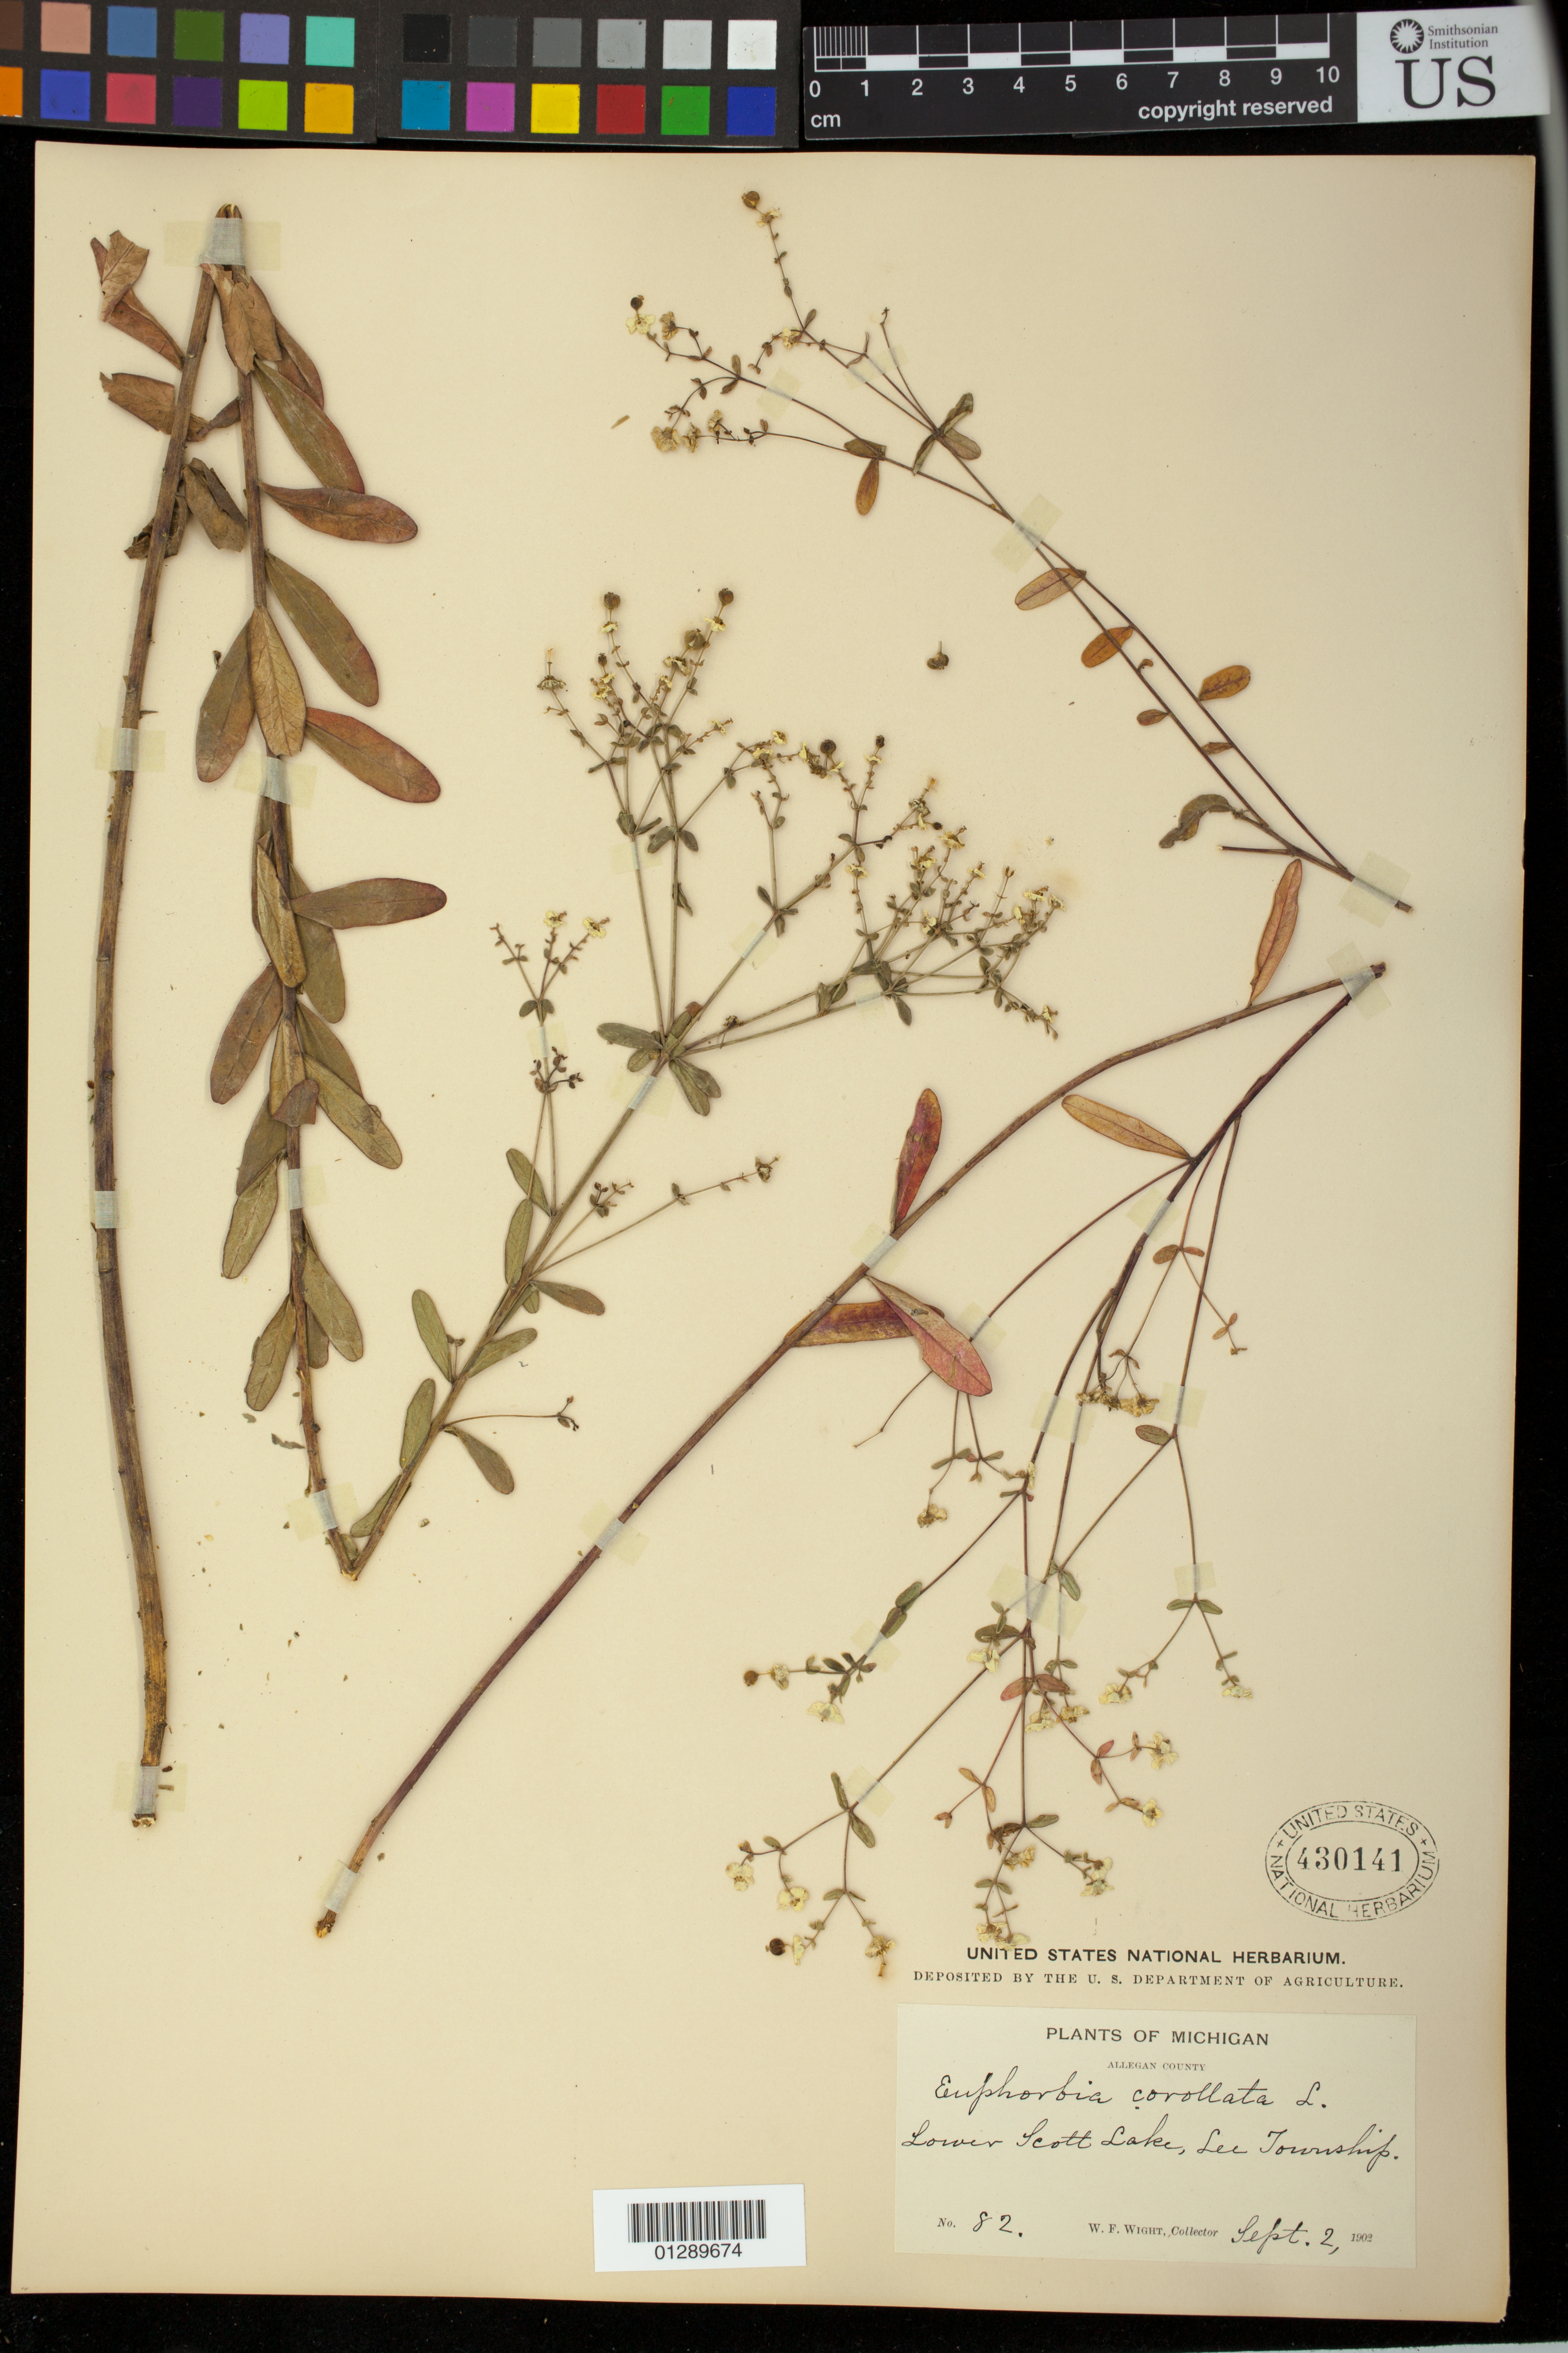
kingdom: Plantae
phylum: Tracheophyta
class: Magnoliopsida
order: Malpighiales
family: Euphorbiaceae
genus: Euphorbia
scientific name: Euphorbia corollata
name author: L.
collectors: W. Wight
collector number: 82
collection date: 1902-09-02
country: United States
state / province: Michigan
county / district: Allegan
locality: Lower Scott Lake, Lee township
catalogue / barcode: US 430141